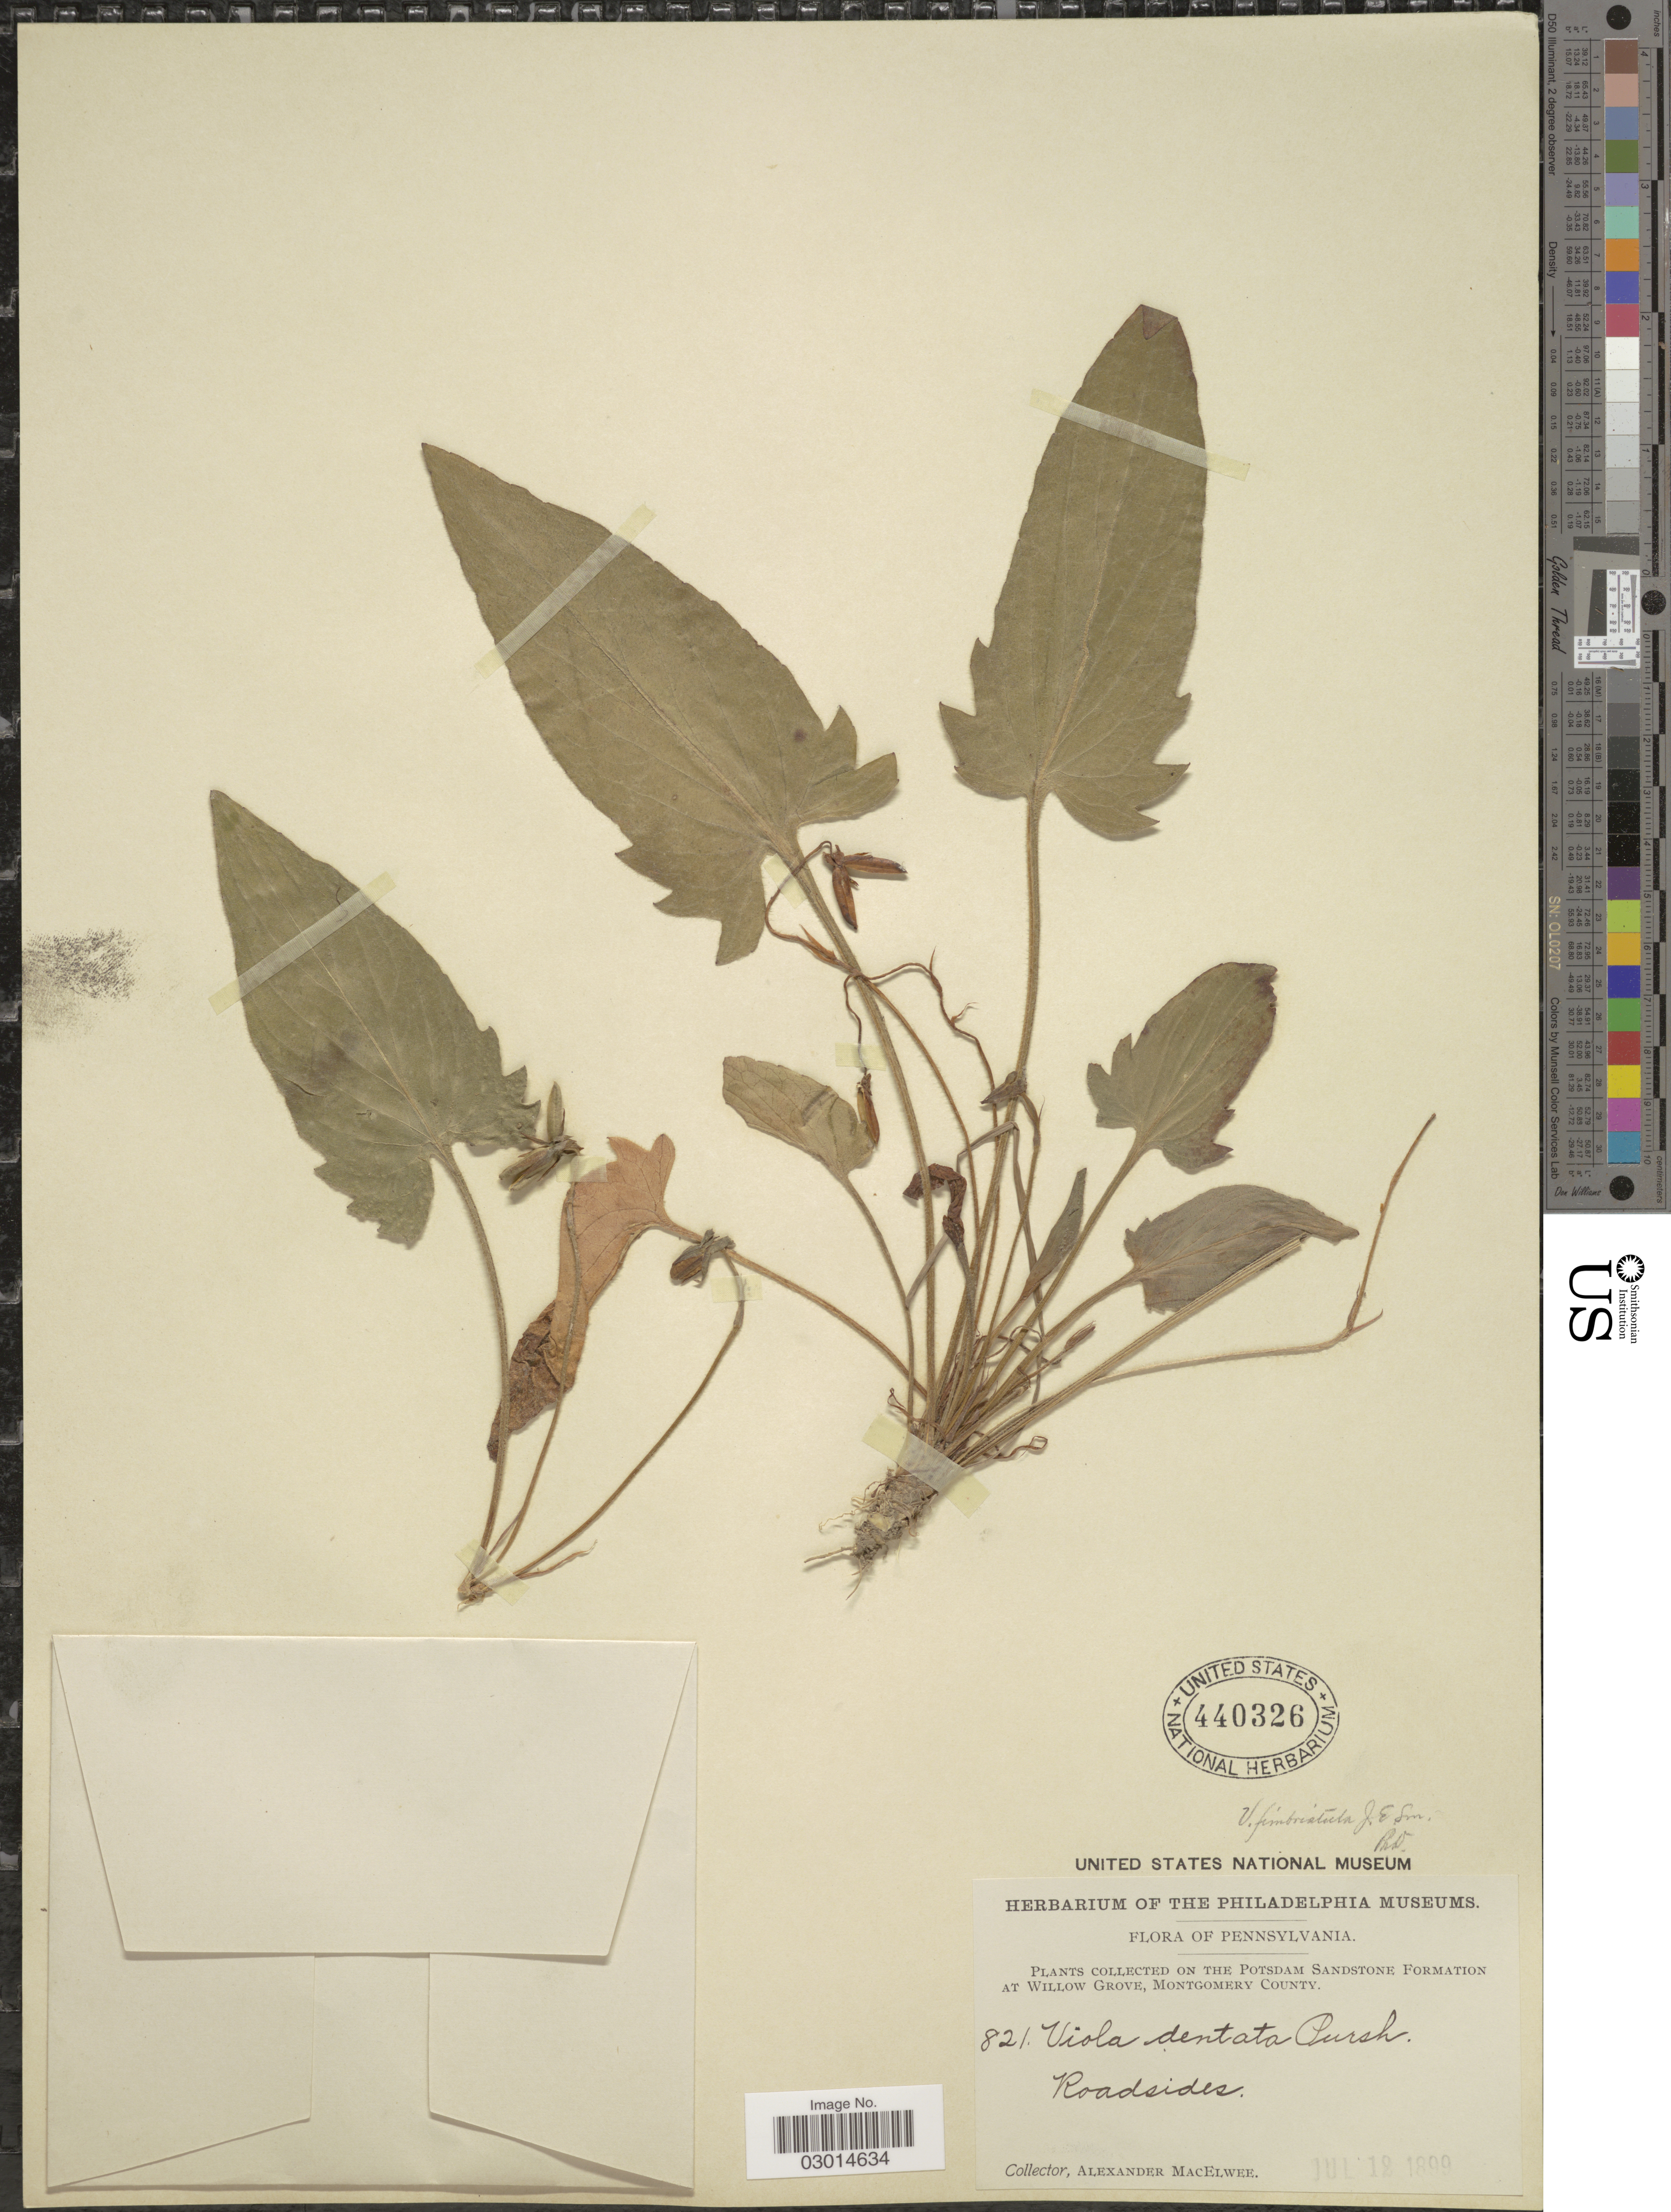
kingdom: Plantae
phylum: Tracheophyta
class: Magnoliopsida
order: Malpighiales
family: Violaceae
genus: Viola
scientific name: Viola dentata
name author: Pursh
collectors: A. MacElwee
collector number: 821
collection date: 1899-07-12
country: United States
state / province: Pennsylvania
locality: On the Potsdam Sandstone Formation at Willow Grove, Montgomery County. Roadsides.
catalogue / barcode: US 440326